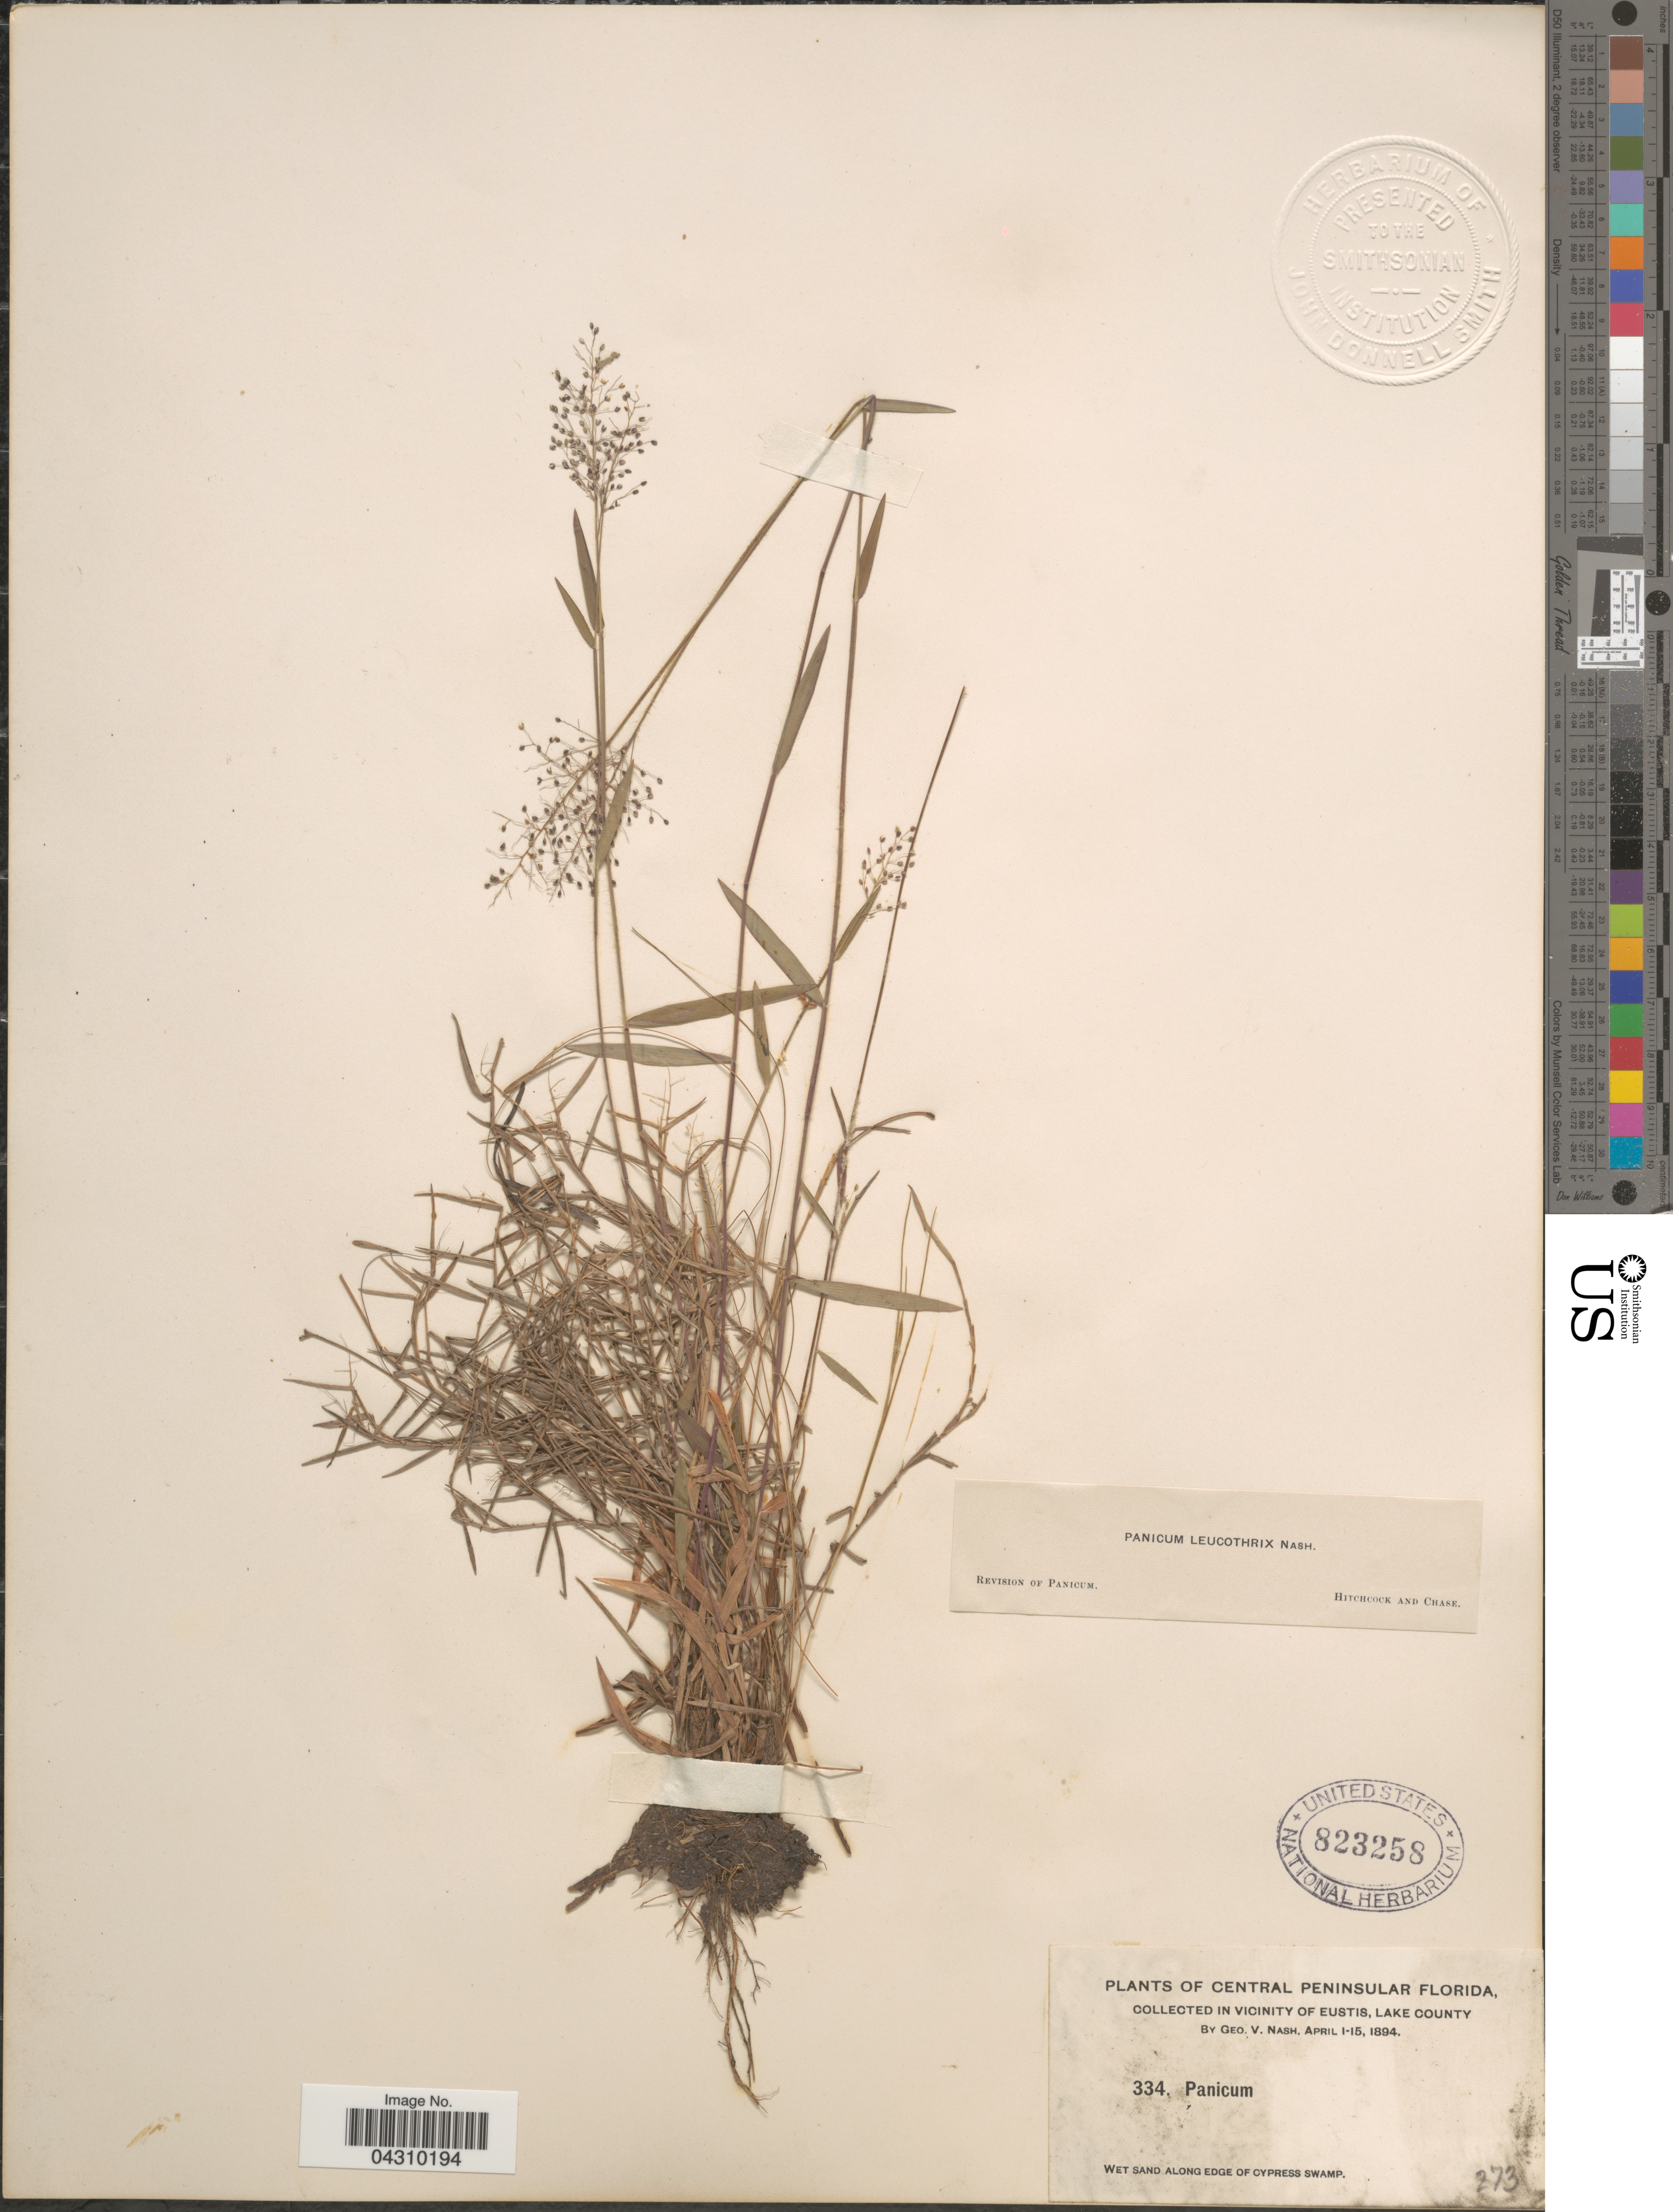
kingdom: Plantae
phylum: Tracheophyta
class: Liliopsida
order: Poales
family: Poaceae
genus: Dichanthelium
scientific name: Dichanthelium acuminatum var. acuminatum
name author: (Sw.) Gould & C.A. Clark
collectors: G. V. Nash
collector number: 334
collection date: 1894-04-01/1894-04-15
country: United States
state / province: Florida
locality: Central Peninsular Florida. In vicinity of Eustis, Lake County. Wet sand along edge of cypress swamp.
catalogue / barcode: US 823258